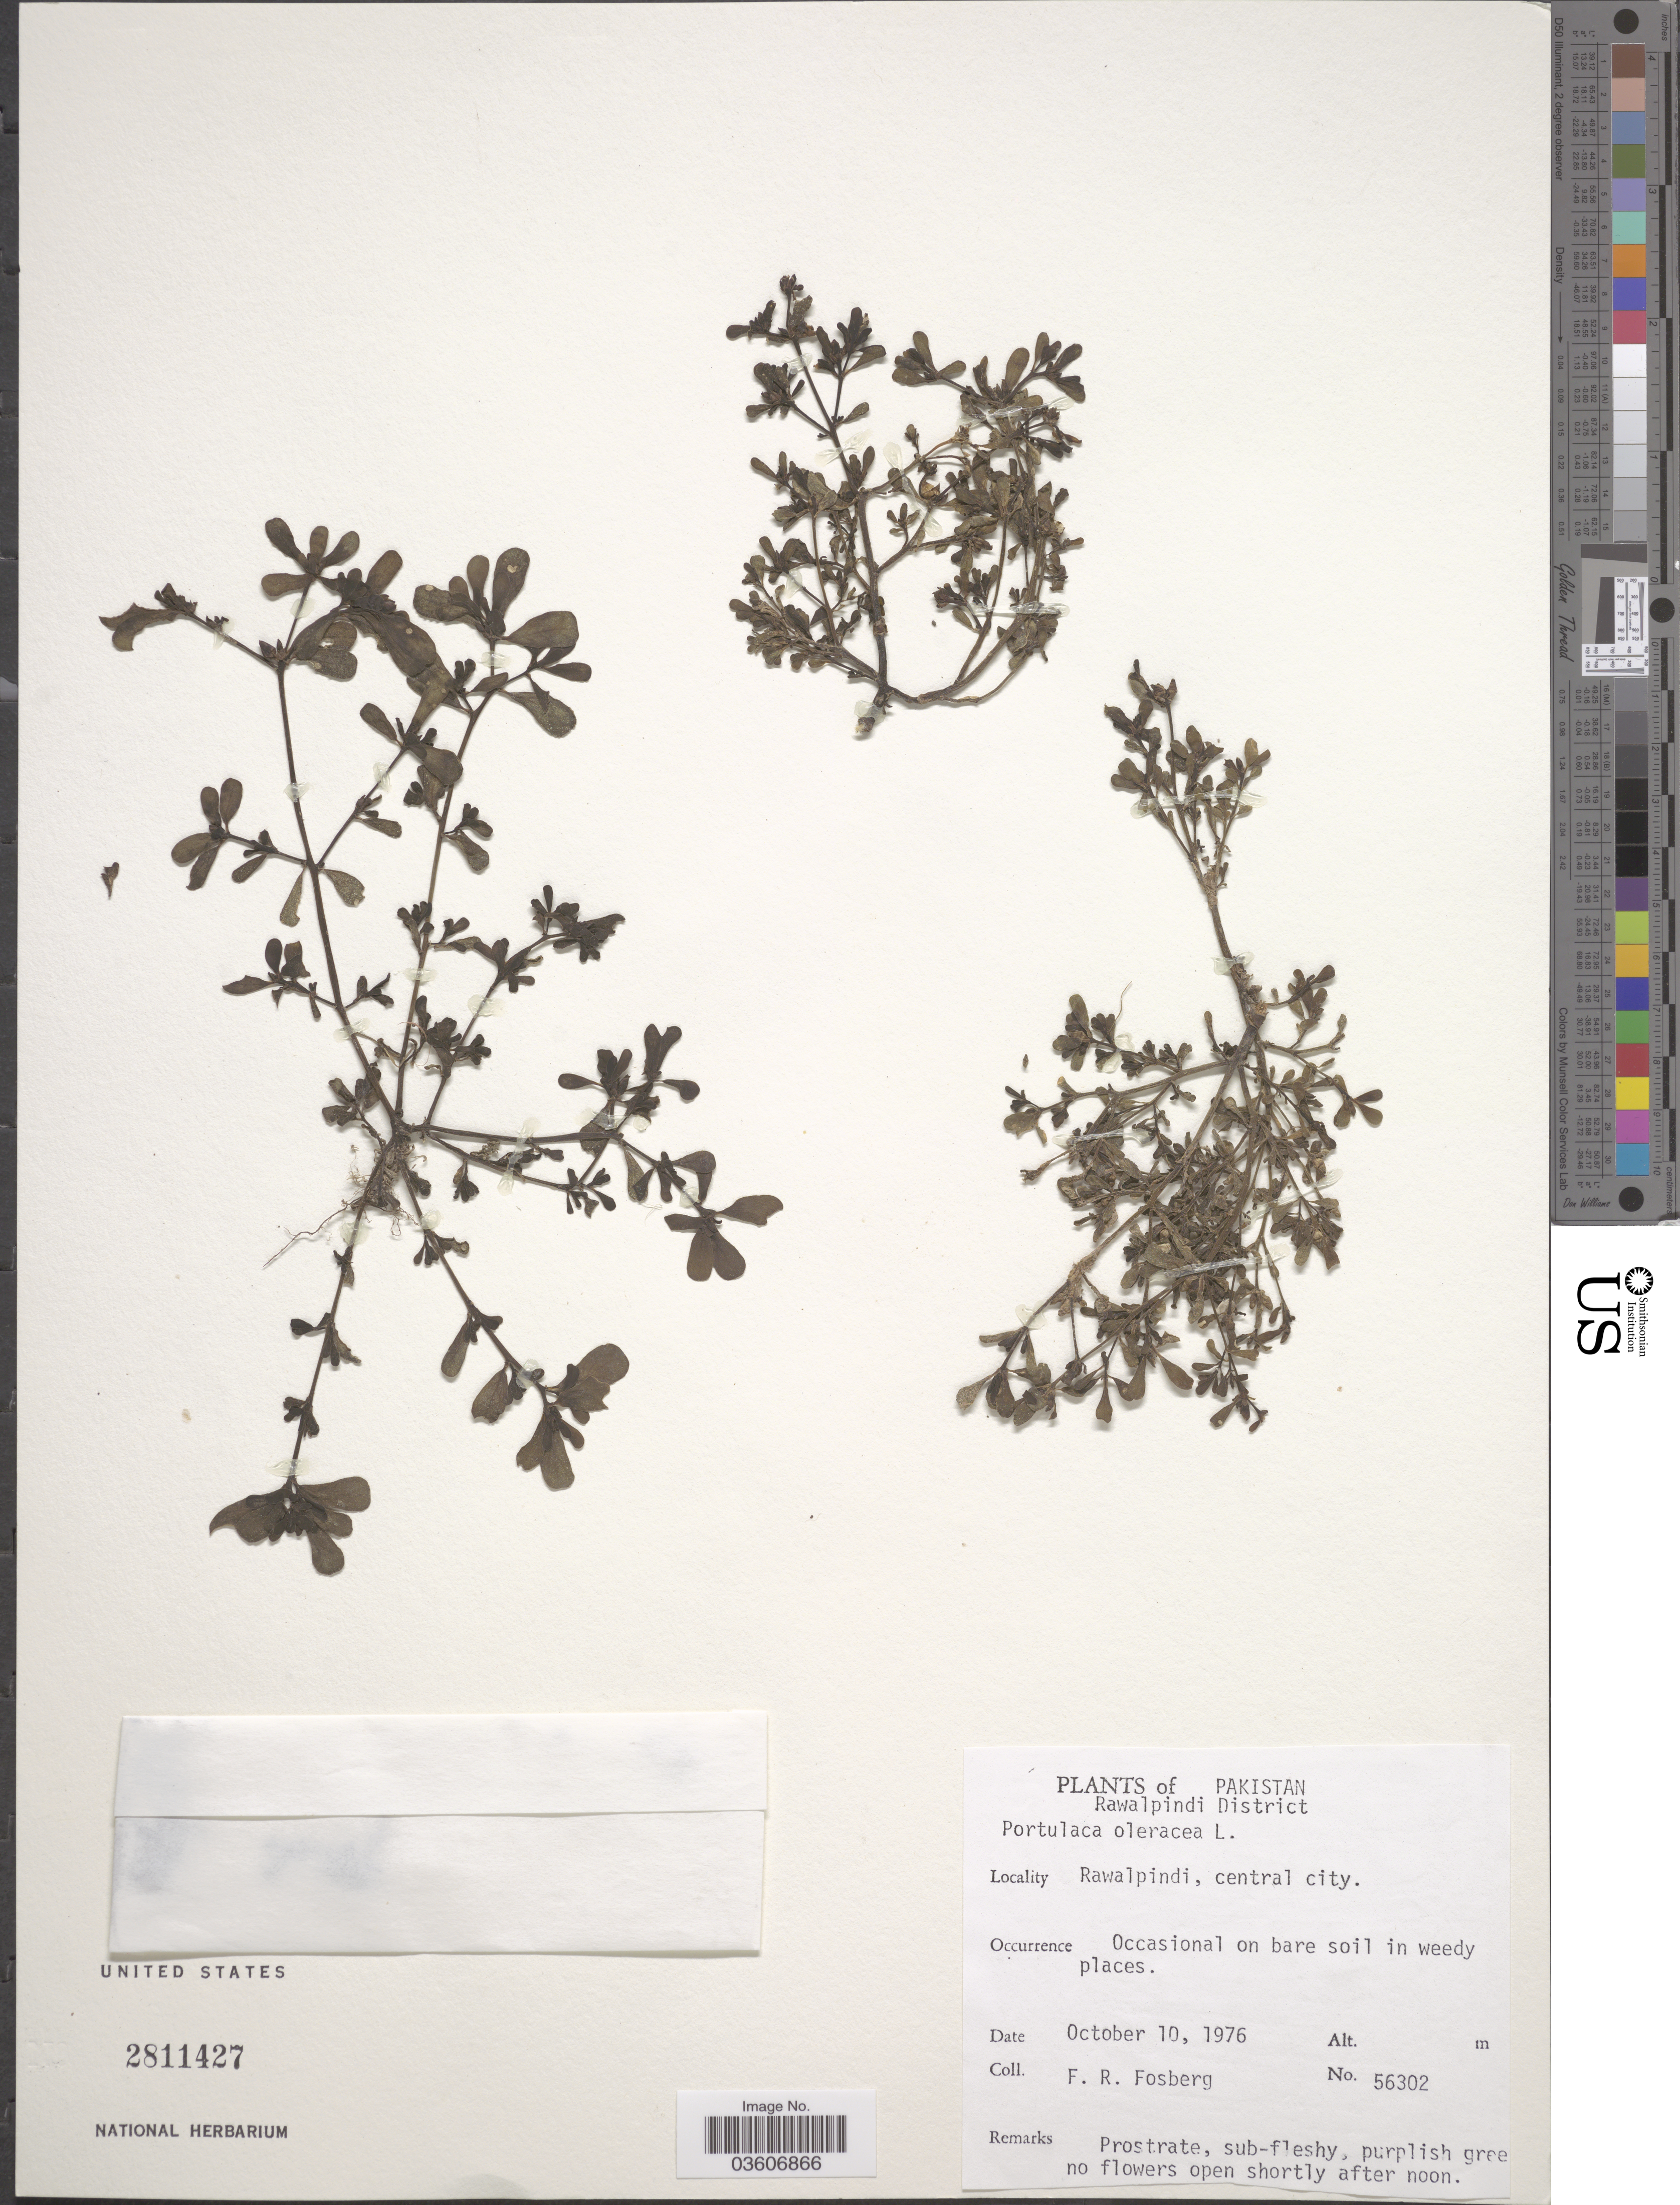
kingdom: Plantae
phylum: Tracheophyta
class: Magnoliopsida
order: Caryophyllales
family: Portulacaceae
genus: Portulaca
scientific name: Portulaca oleracea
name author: L.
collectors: F. R. Fosberg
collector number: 56302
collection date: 1976-10-10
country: Pakistan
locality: Rawalpindi District. Rawalpindi, central city.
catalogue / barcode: US 2811427